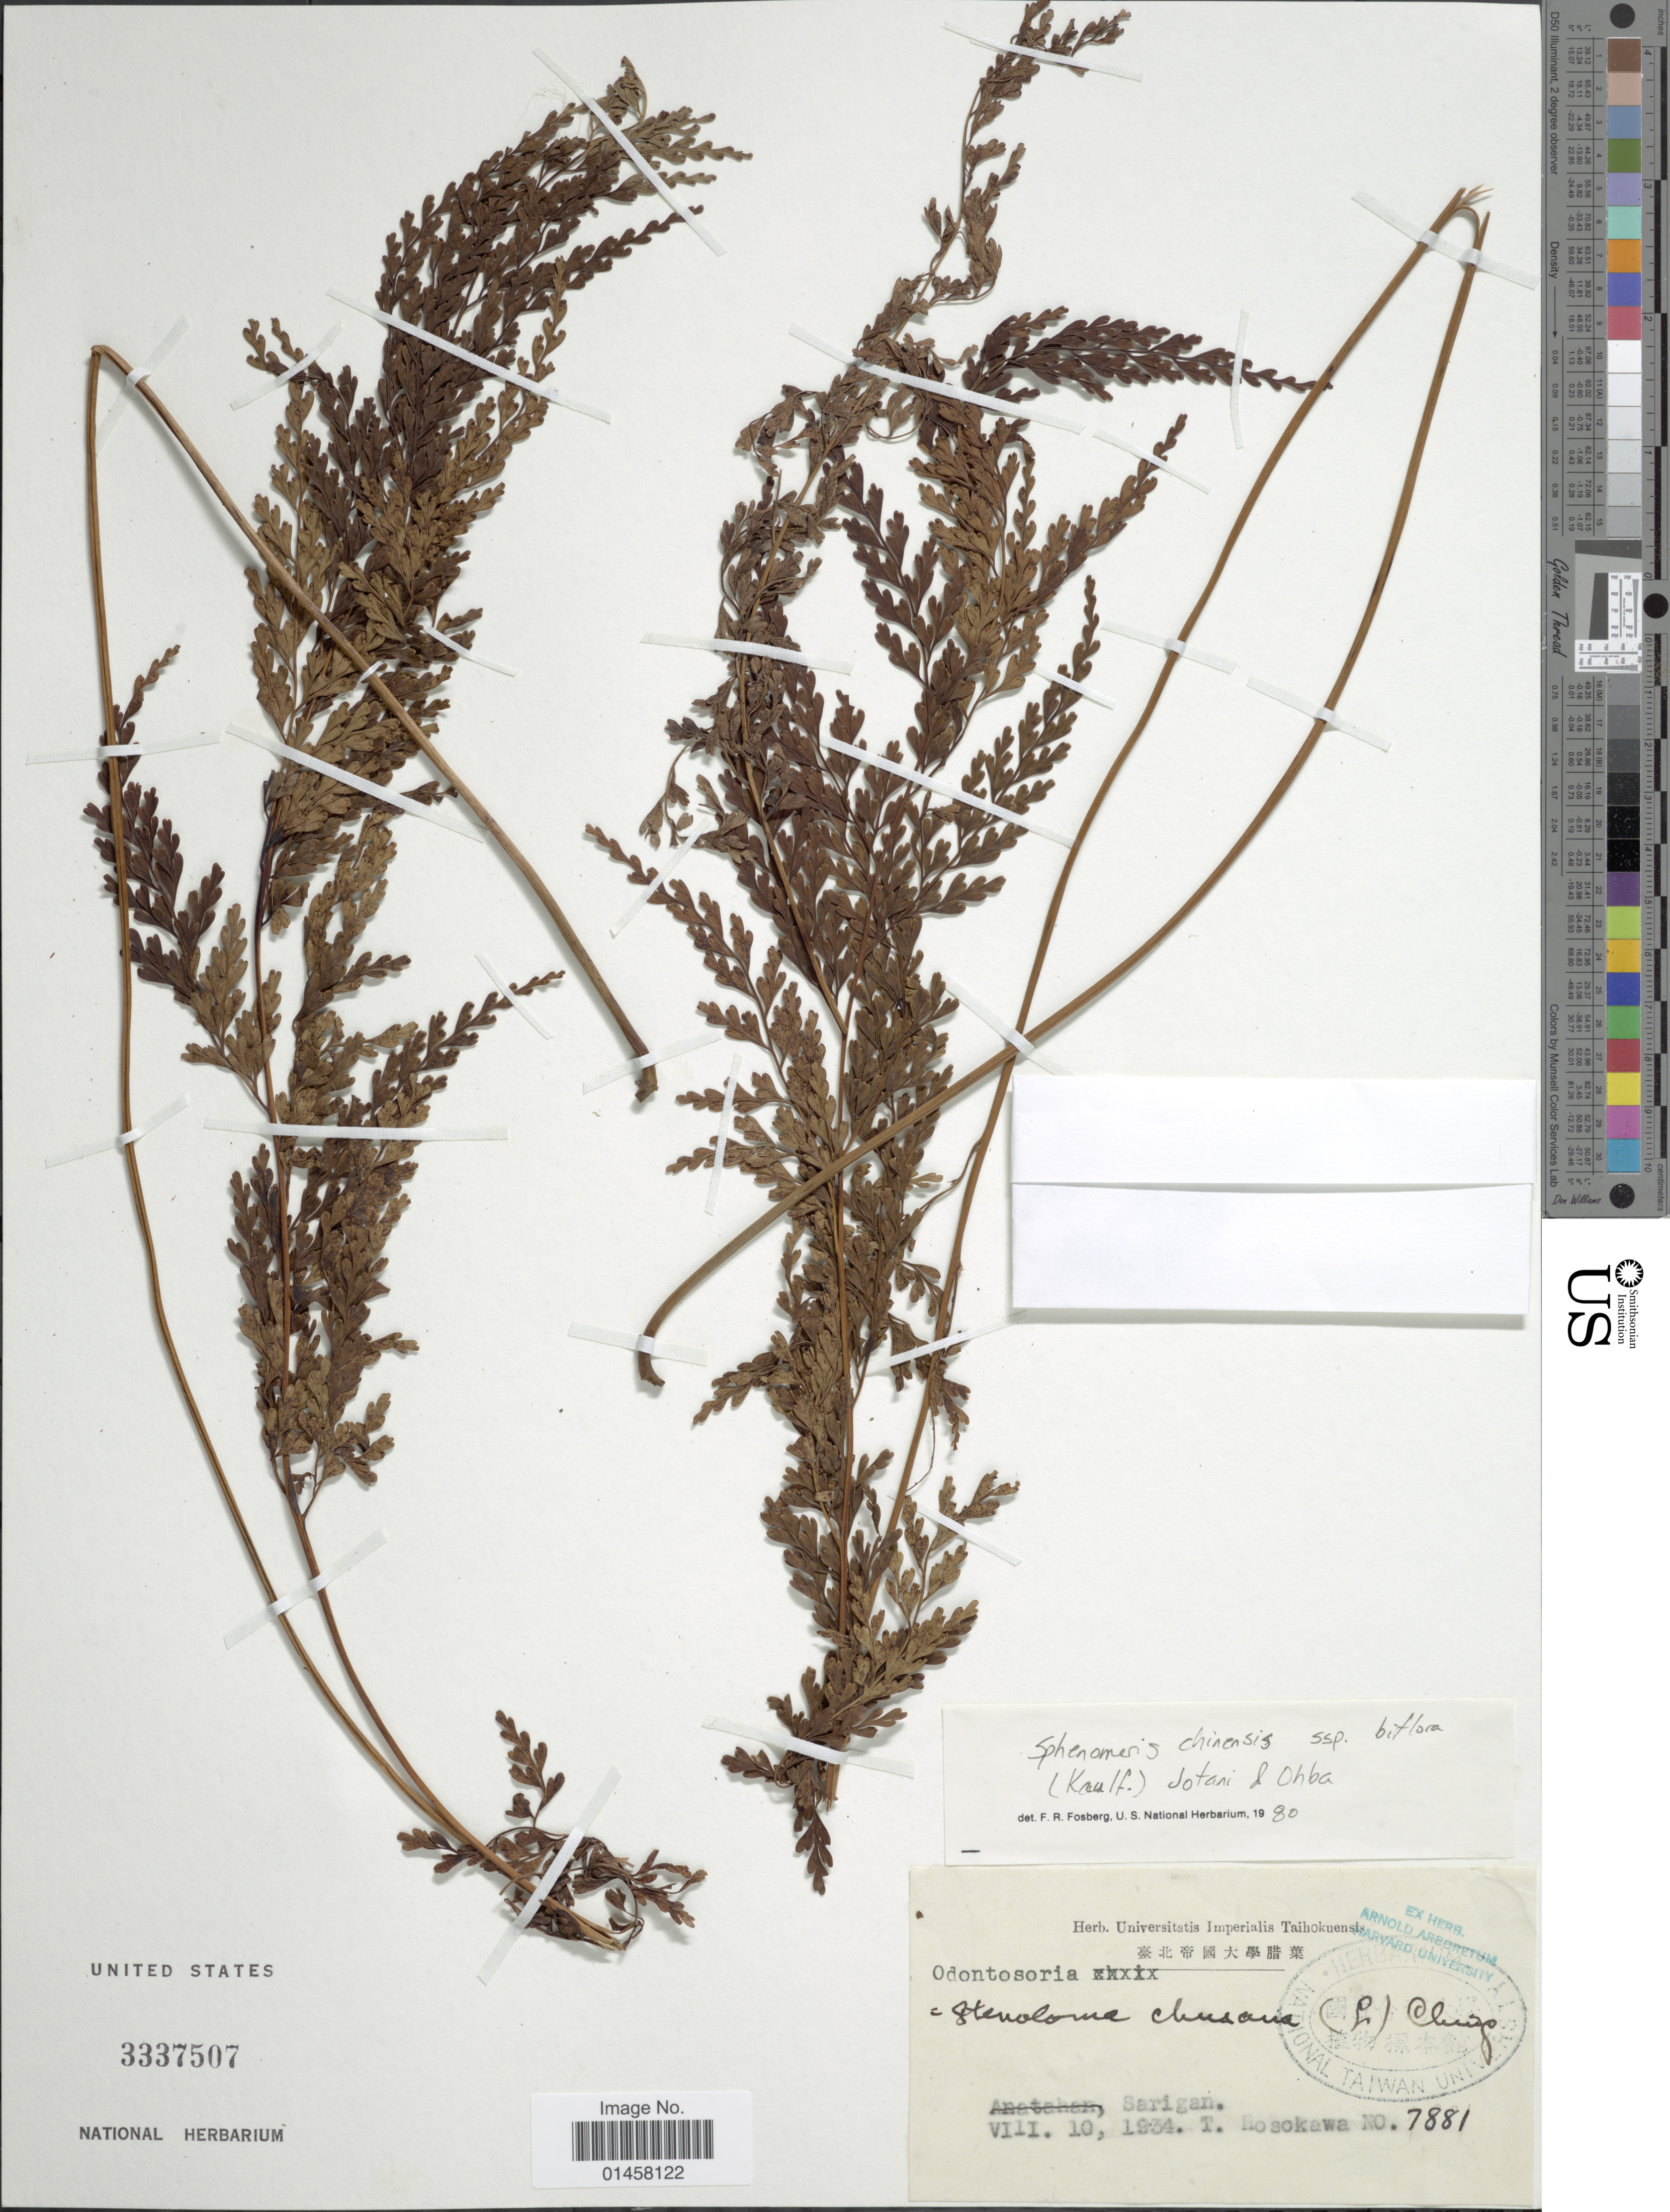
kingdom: Plantae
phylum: Tracheophyta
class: Polypodiopsida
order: Polypodiales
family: Lindsaeaceae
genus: Sphenomeris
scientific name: Sphenomeris biflora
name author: (Kaulf.) Mett.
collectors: T. Hosokawa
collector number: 7881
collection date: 1934-08-10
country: Northern Mariana Islands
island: Sarigan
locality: Sarigan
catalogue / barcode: US 3337507